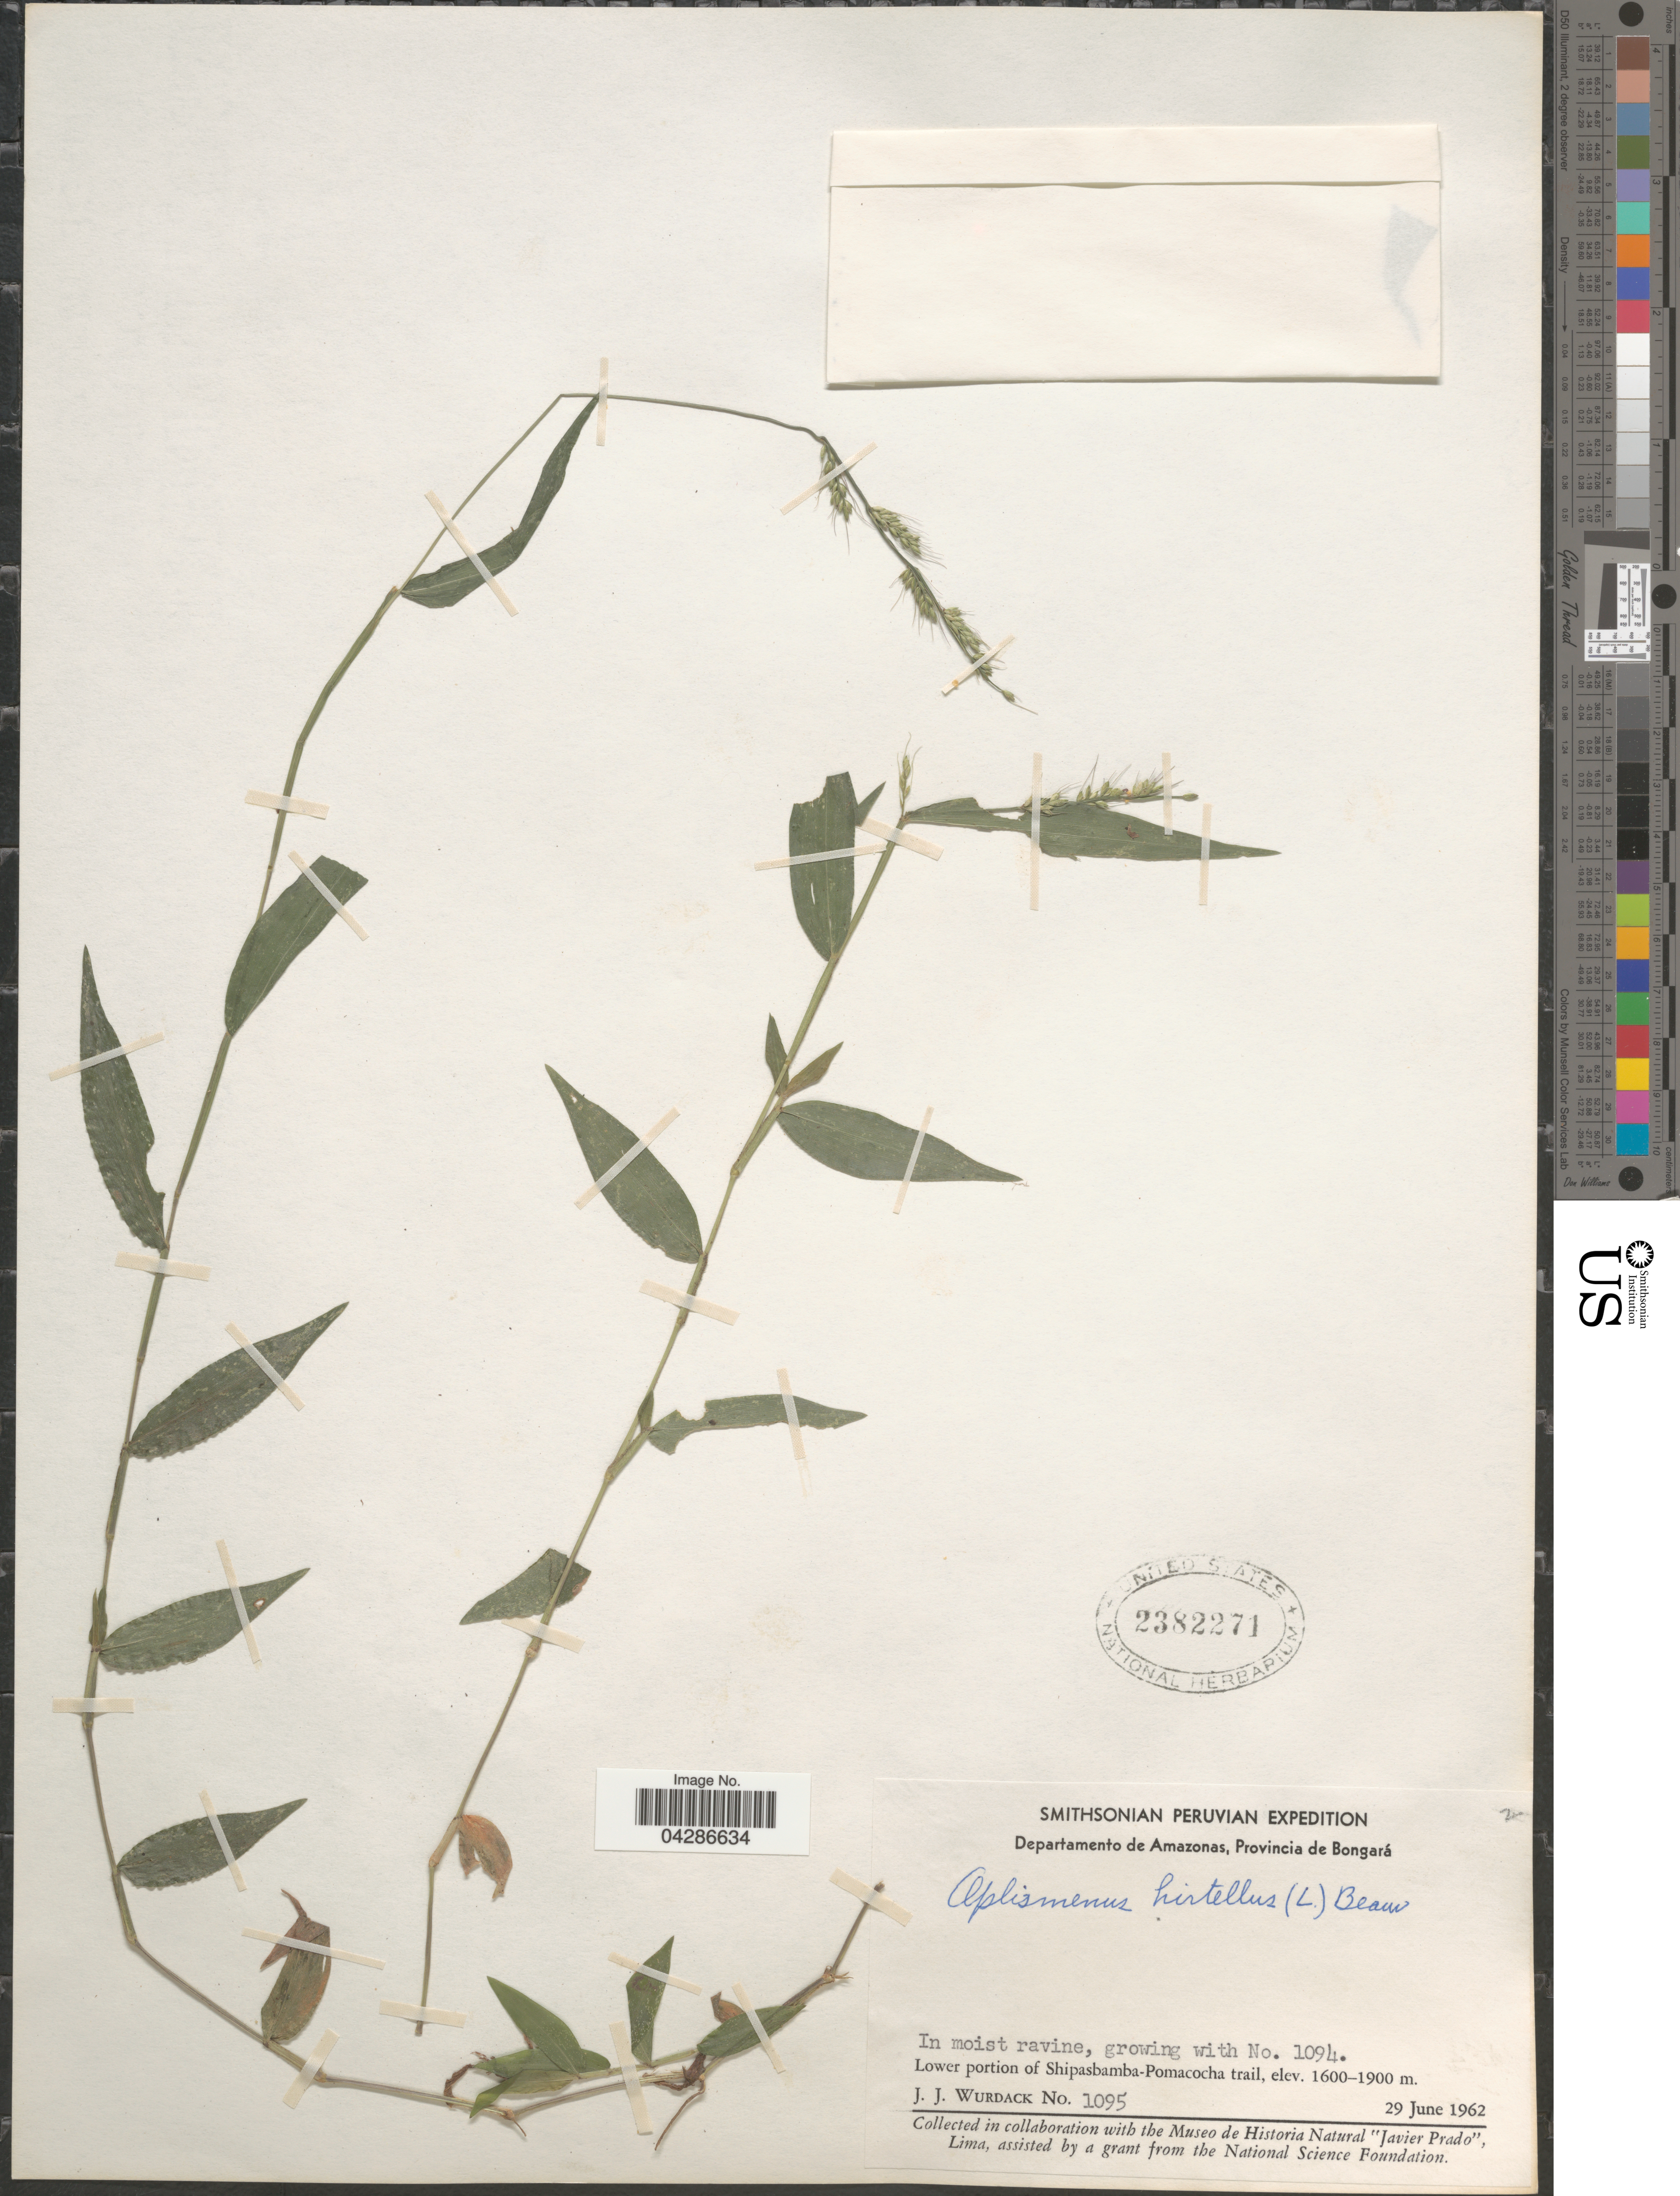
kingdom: Plantae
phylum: Tracheophyta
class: Liliopsida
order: Poales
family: Poaceae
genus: Oplismenus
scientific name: Oplismenus hirtellus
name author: (L.) P. Beauv.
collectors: J. J. Wurdack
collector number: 1095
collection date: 1962-06-29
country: Peru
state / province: Amazonas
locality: Smithsonian Peruvian Expedition. Departamento de Amazonas, Provincia de Bongará. Lower portion of Shipasbamba-Pomacocha trail.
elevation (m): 1600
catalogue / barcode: US 2382271